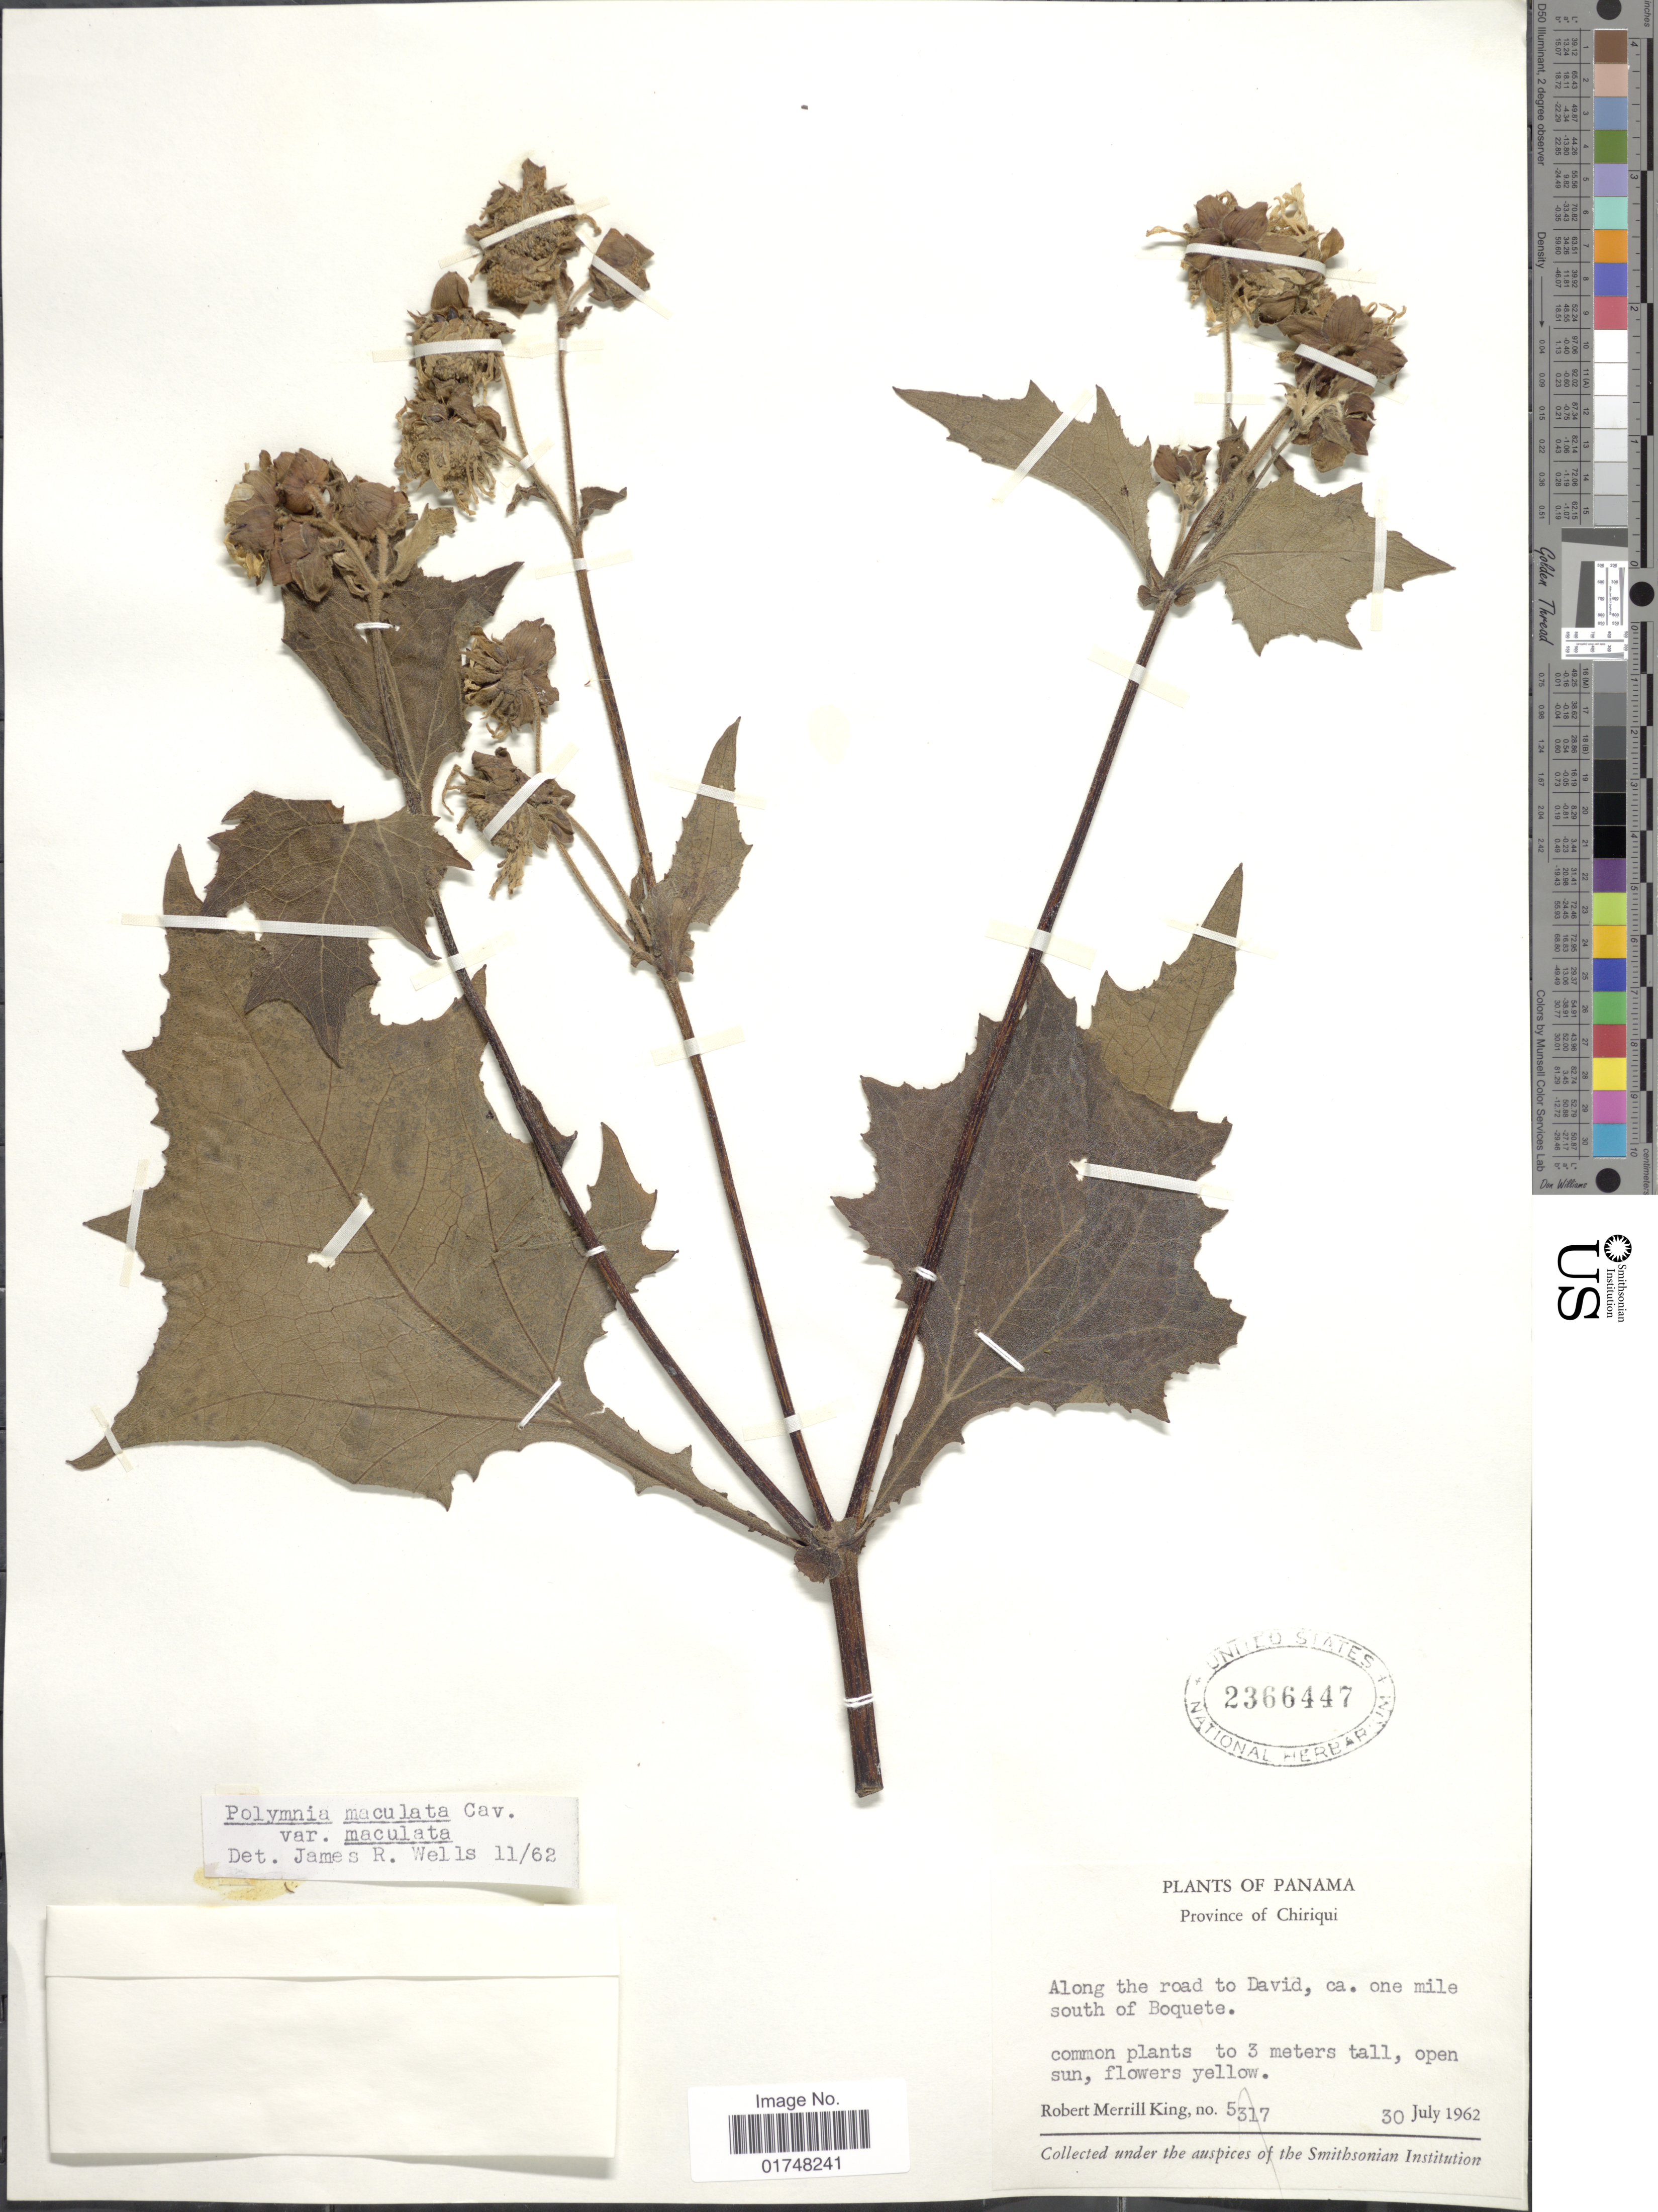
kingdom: Plantae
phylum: Tracheophyta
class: Magnoliopsida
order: Asterales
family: Asteraceae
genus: Smallanthus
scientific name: Smallanthus maculatus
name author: (Cav.) H. Rob.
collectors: R. M. King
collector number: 5317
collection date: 1962-07-30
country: Panama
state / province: Chiriqui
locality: Along the road to David, ca. one mile south of Boquete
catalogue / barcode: US 2366447